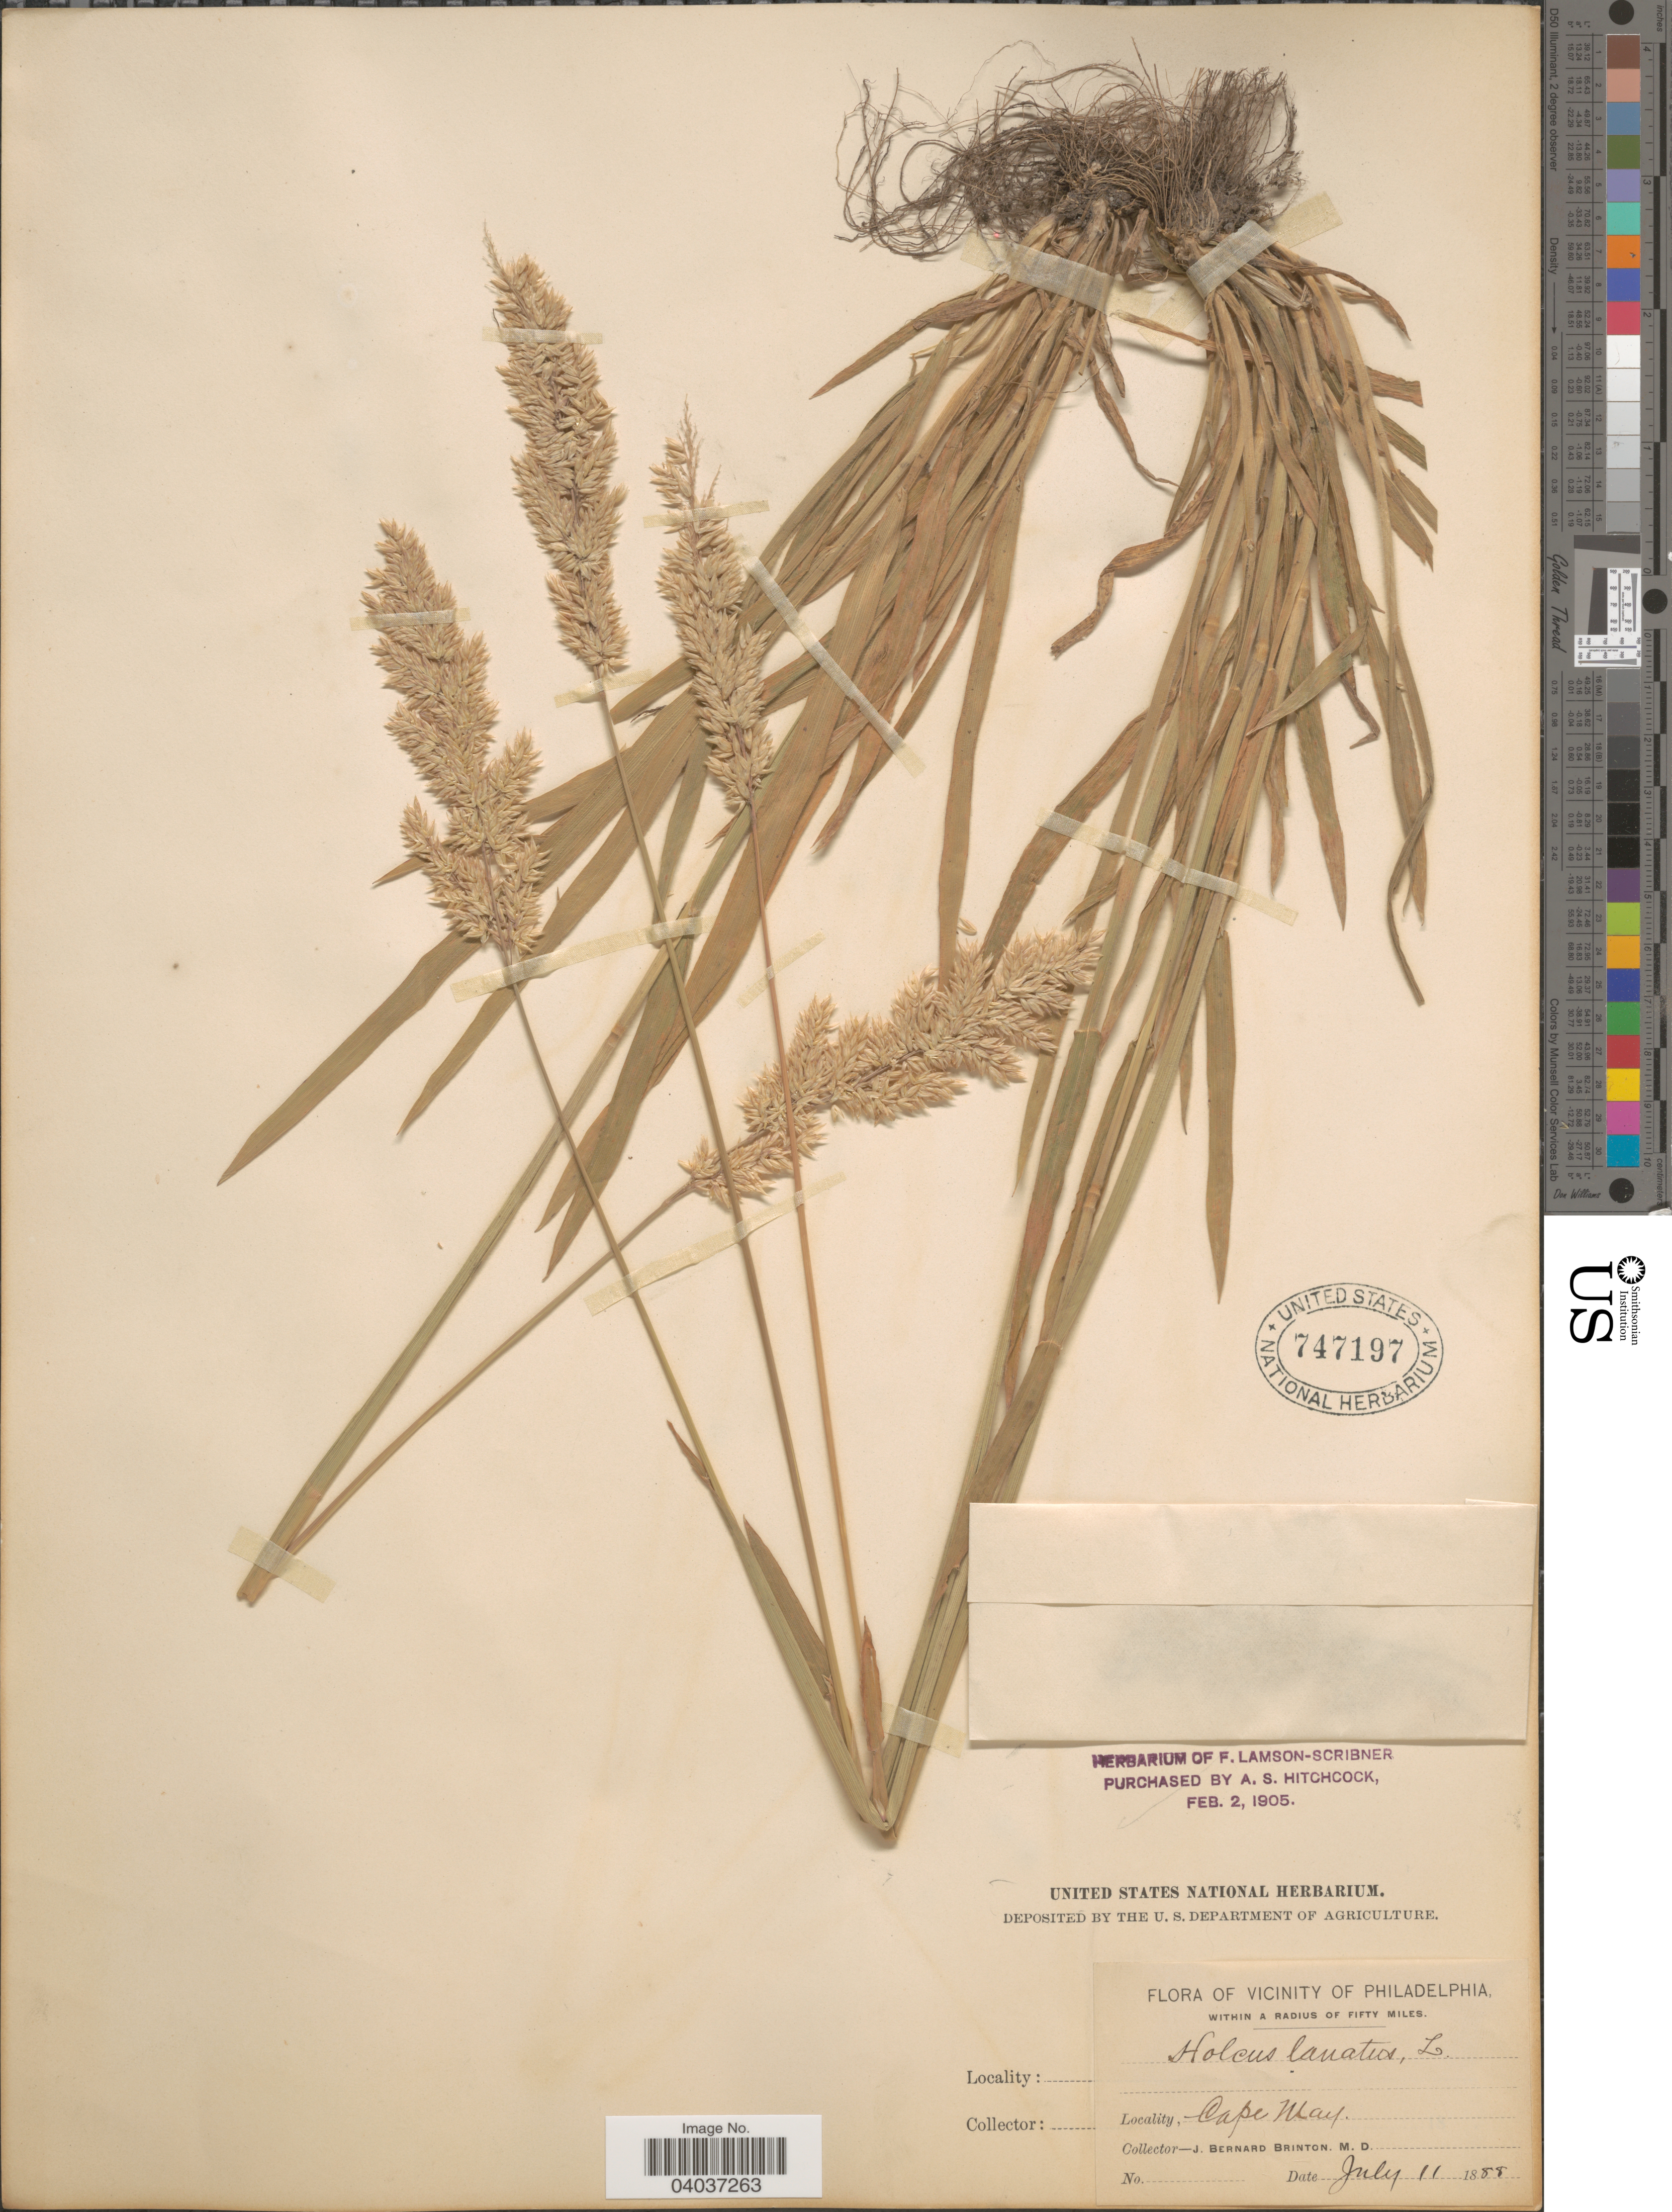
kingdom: Plantae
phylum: Tracheophyta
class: Liliopsida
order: Poales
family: Poaceae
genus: Holcus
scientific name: Holcus lanatus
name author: L.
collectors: J. Brinton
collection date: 1888-07-11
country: United States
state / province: New Jersey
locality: Vicinity of Philadelphia, within a radius of fifty miles. Cape May.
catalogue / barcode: US 747197